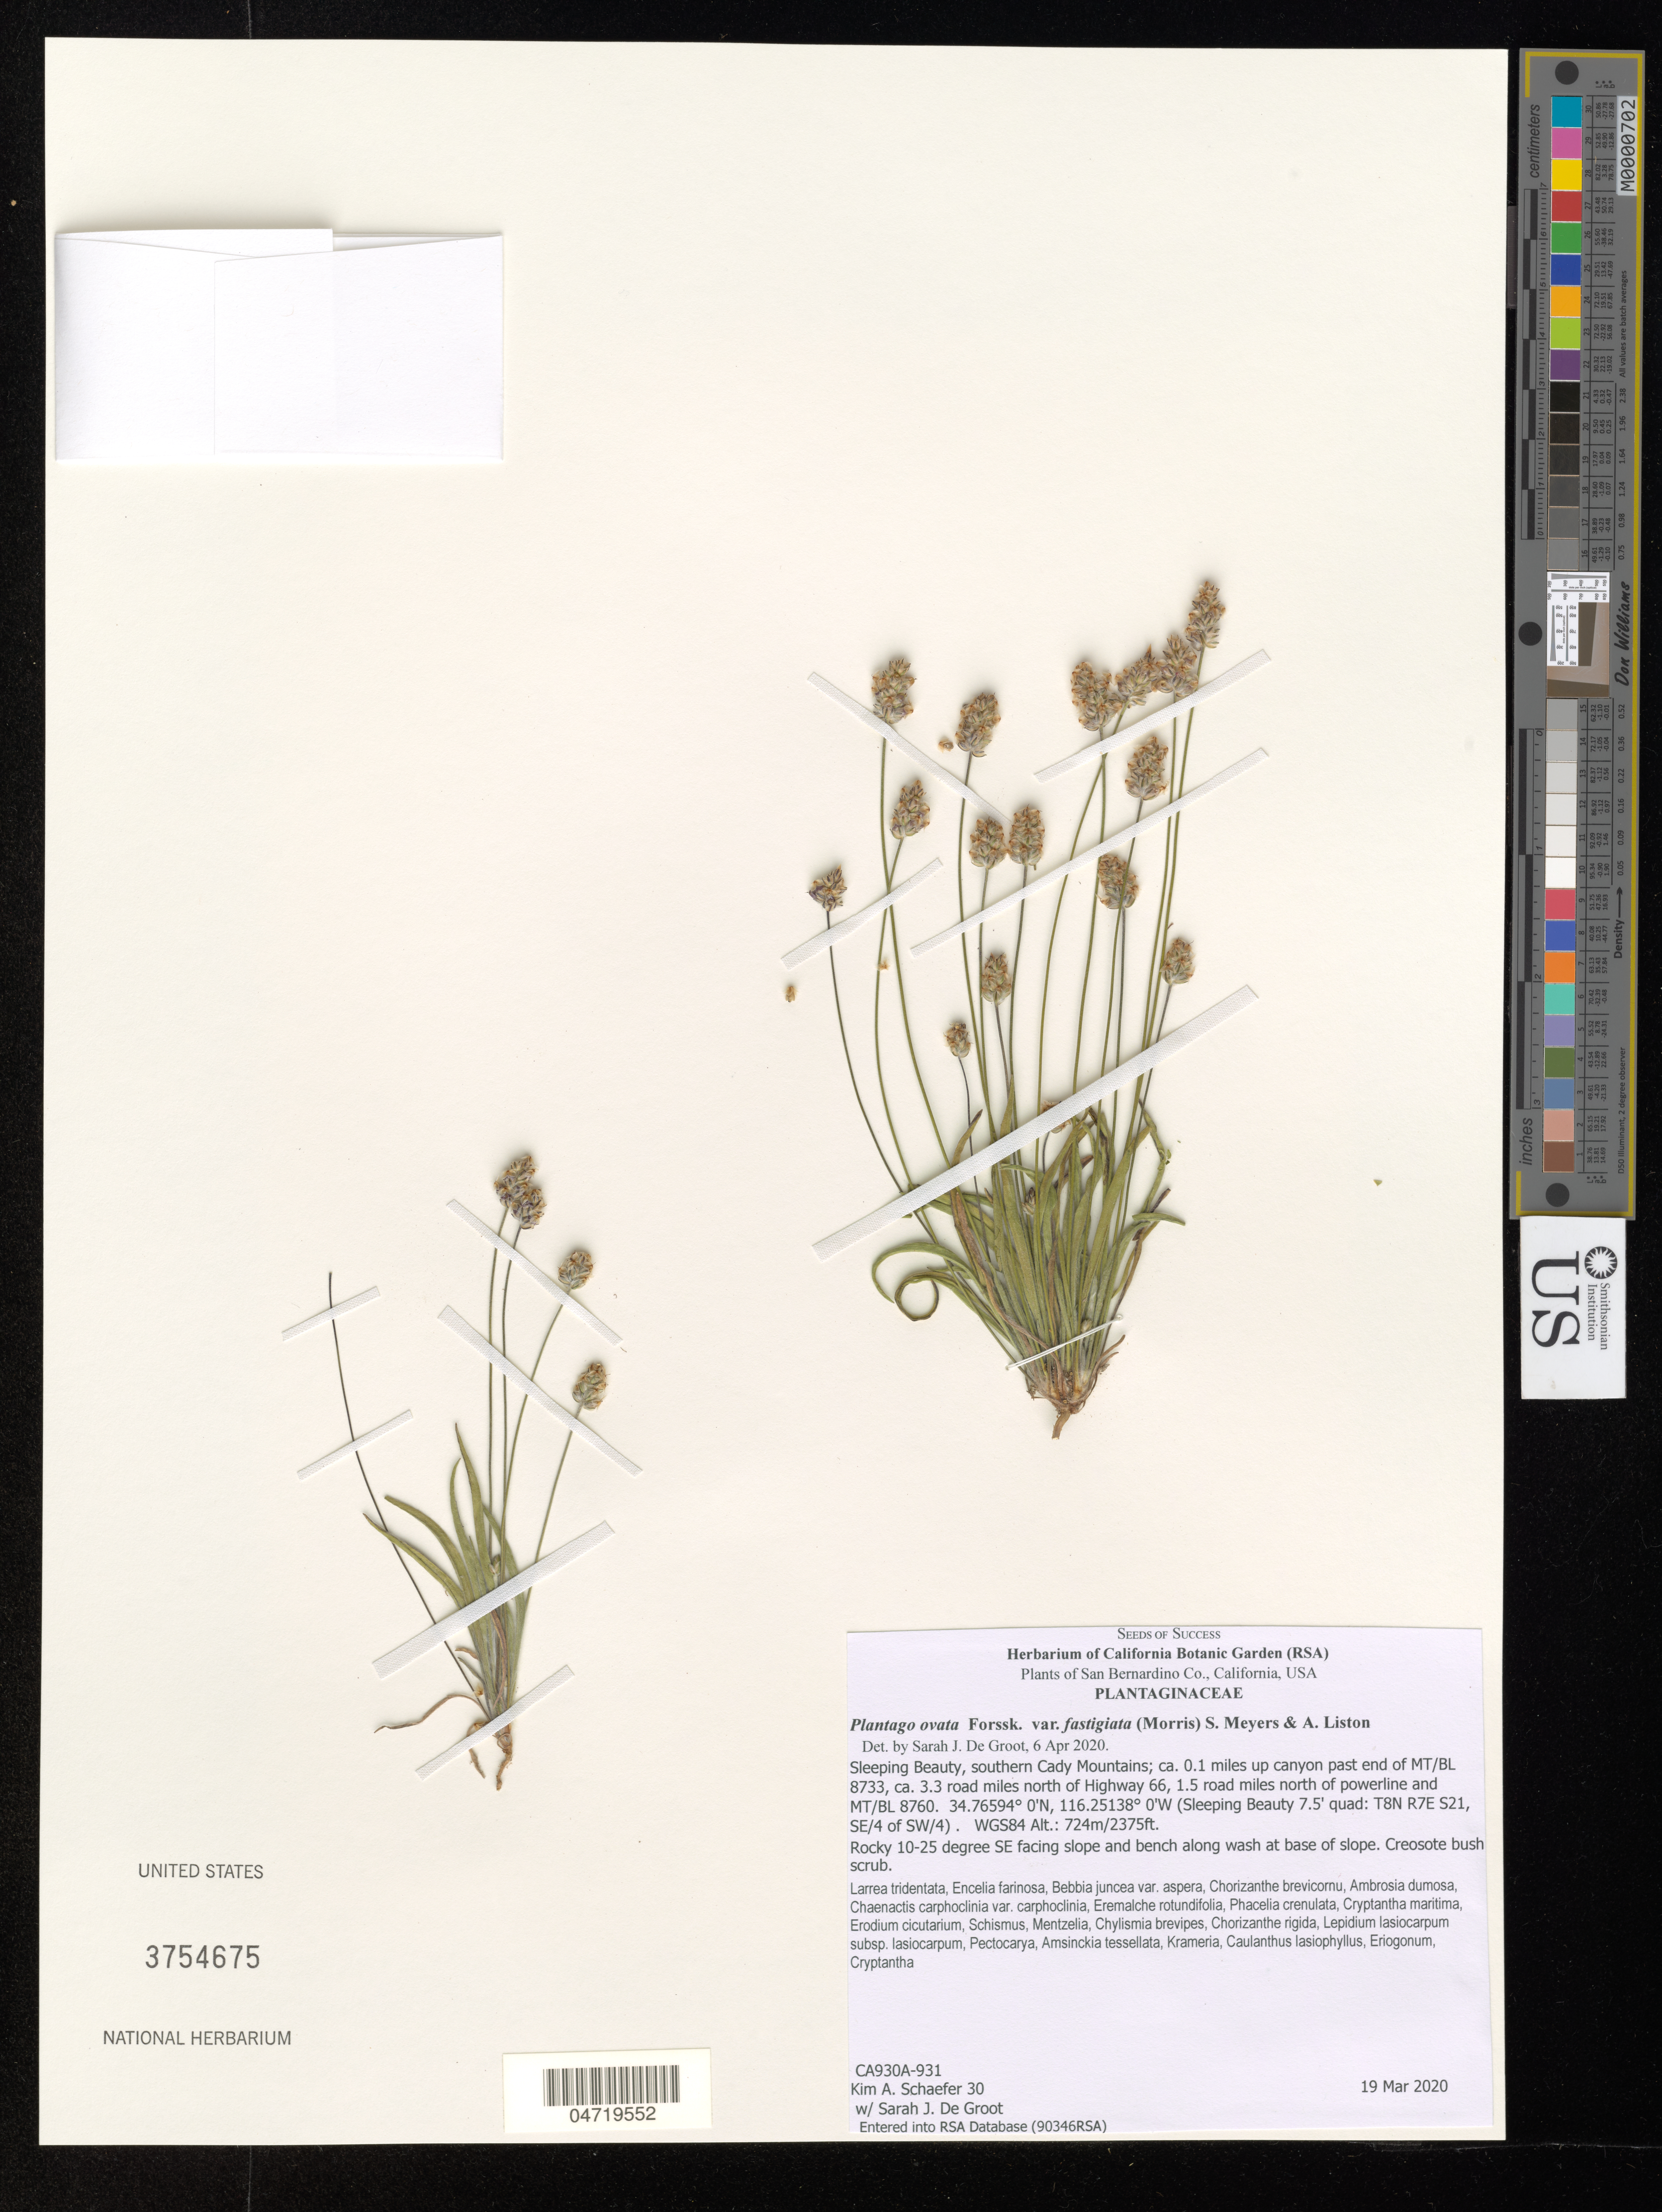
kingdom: Plantae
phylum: Tracheophyta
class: Magnoliopsida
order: Lamiales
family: Plantaginaceae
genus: Plantago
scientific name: Plantago ovata var. fastigiata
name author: (E. Morris) Meyers & Liston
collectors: K. Schaefer & S. De Groot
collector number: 30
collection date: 2020-03-19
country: United States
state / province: California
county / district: San Bernardino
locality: San Bernardino Co. Sleeping Beauty, southern Cady Mountains; ca. 0.1 miles up canyon past end of MT/BL 8733, ca. 3.3 road miles north of Highway 66, 1.5 road miles north of powerline and MT/BL 8760. (Sleeping Beauty 7.5' quad: T8N R7E S21, SE/4 of SW/4). WGS84.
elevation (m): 724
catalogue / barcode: US 3754675